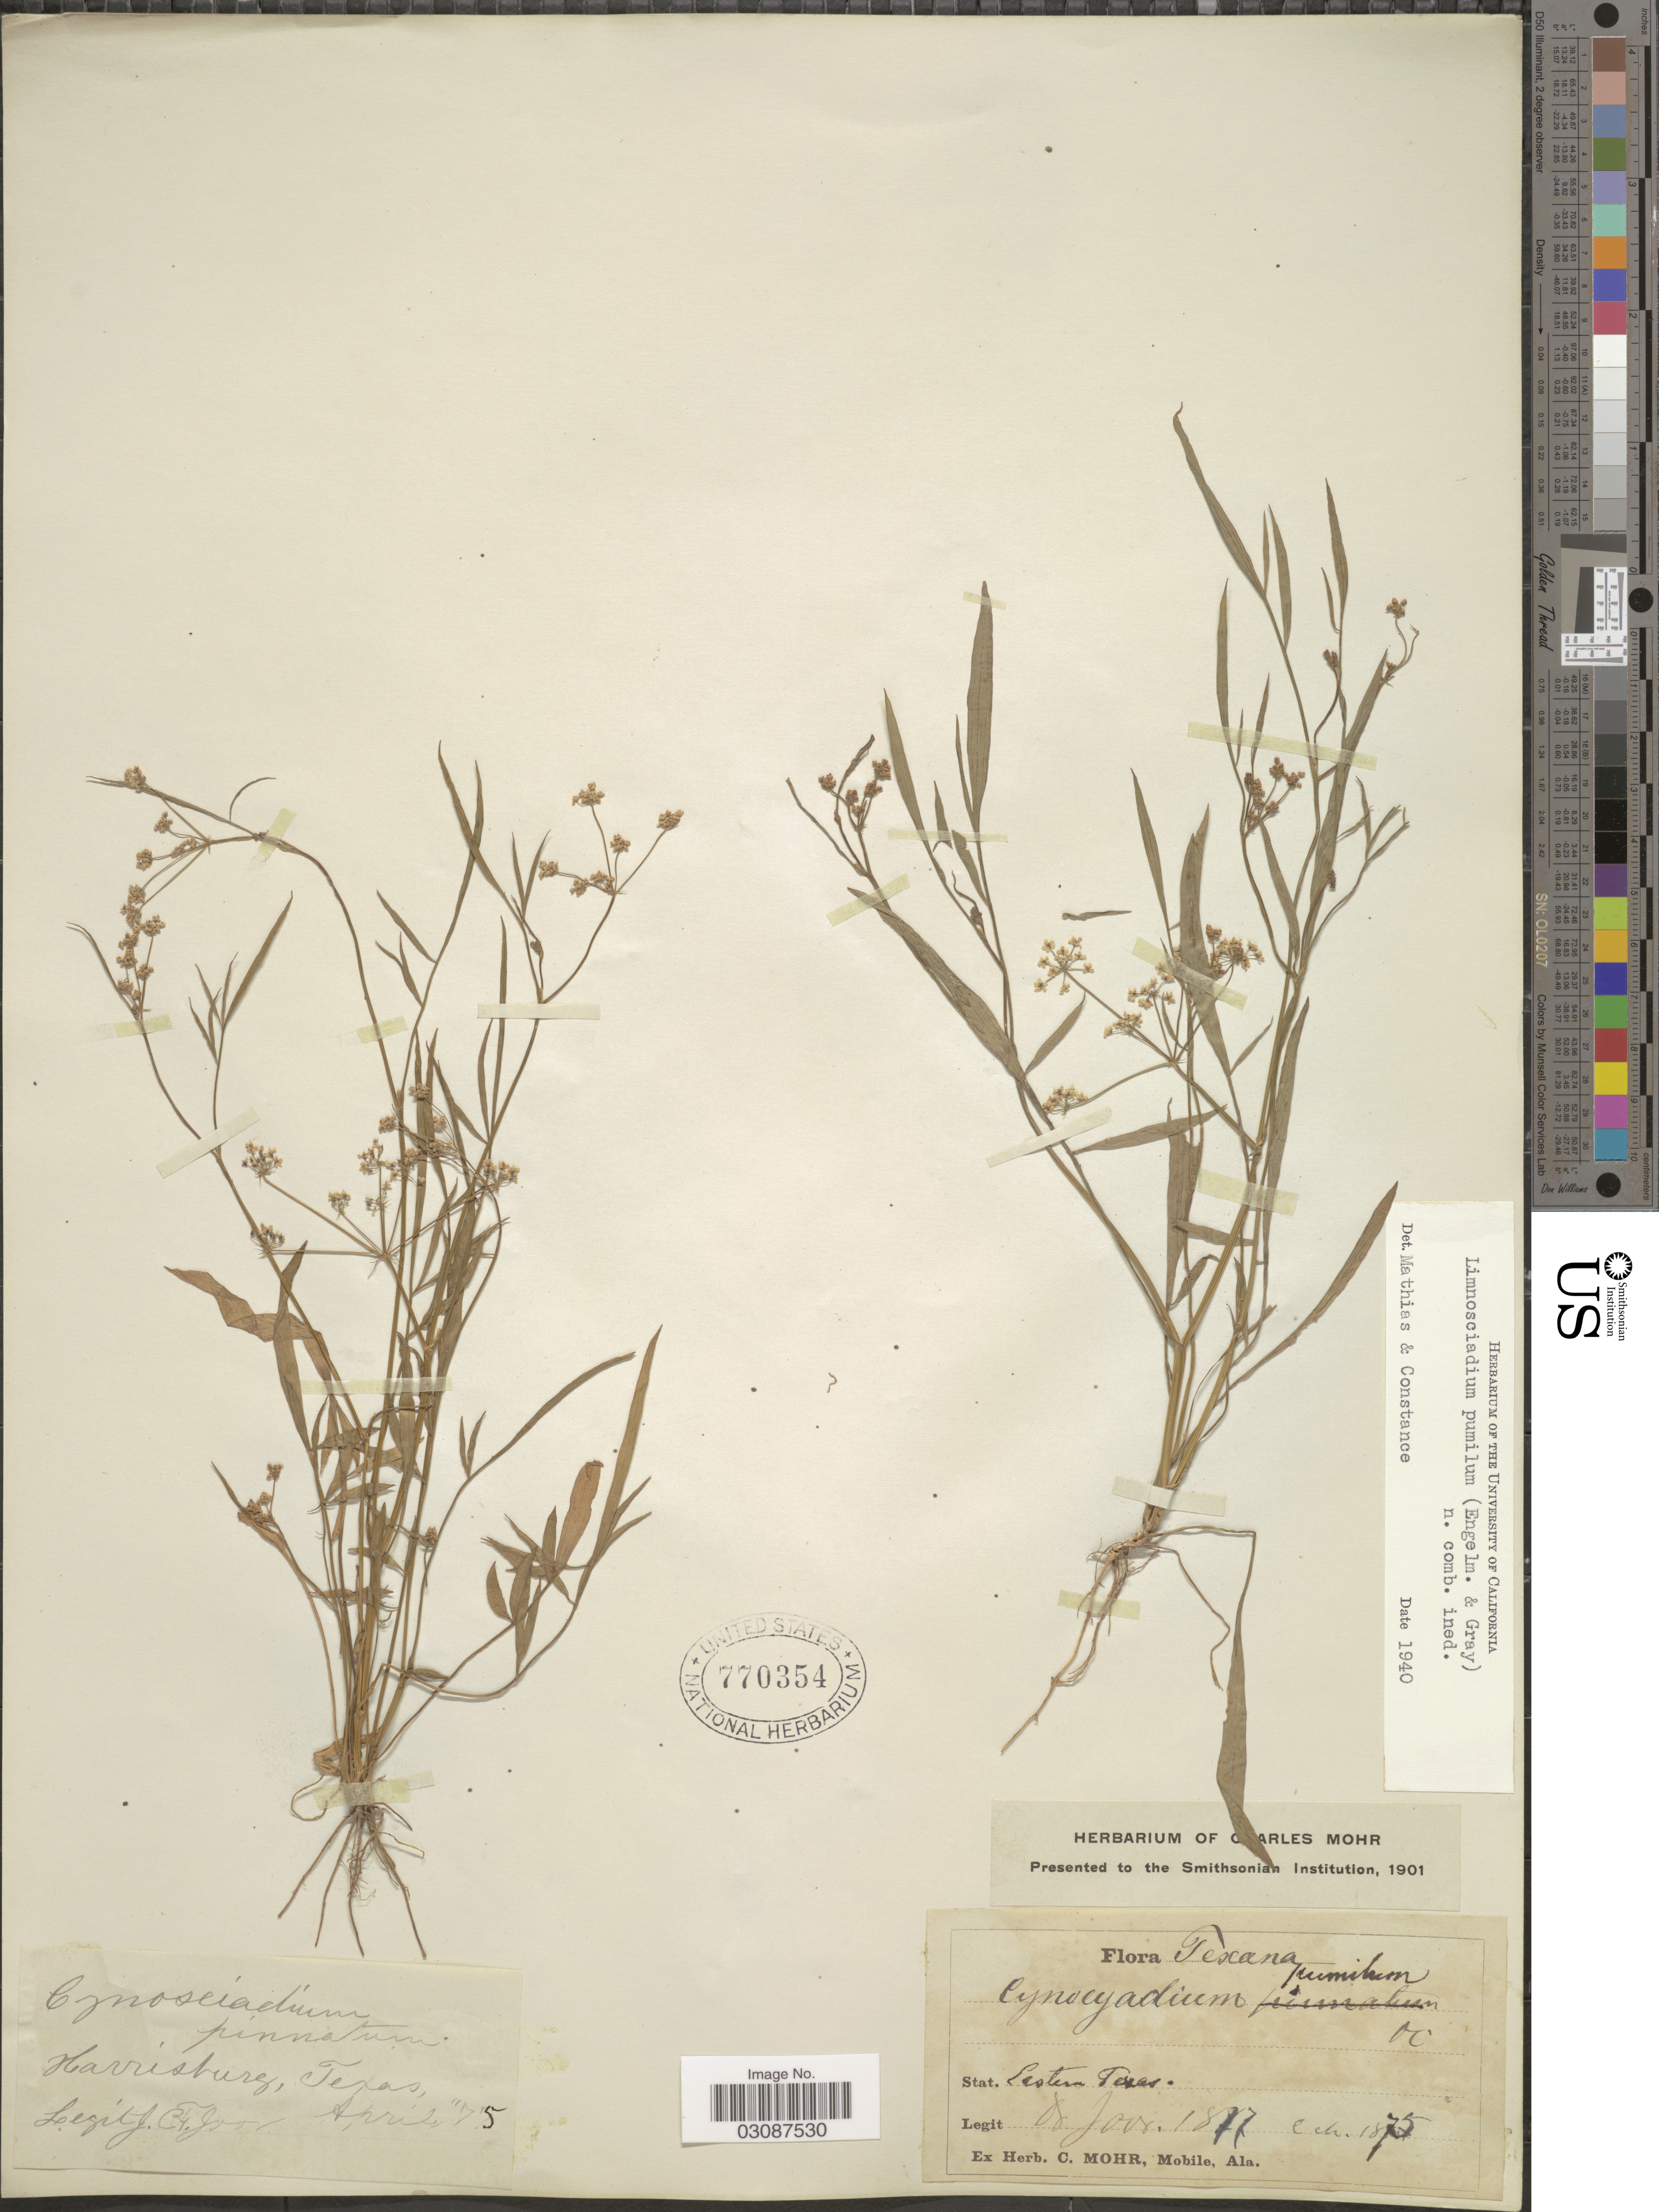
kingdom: Plantae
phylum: Tracheophyta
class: Magnoliopsida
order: Apiales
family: Apiaceae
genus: Limnosciadium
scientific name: Limnosciadium pumilum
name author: (Engelm. & A. Gray) Mathias & Constance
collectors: J. F. Joor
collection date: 1875-04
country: United States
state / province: Texas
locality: Eastern Texas. Harrisburg.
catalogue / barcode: US 770354